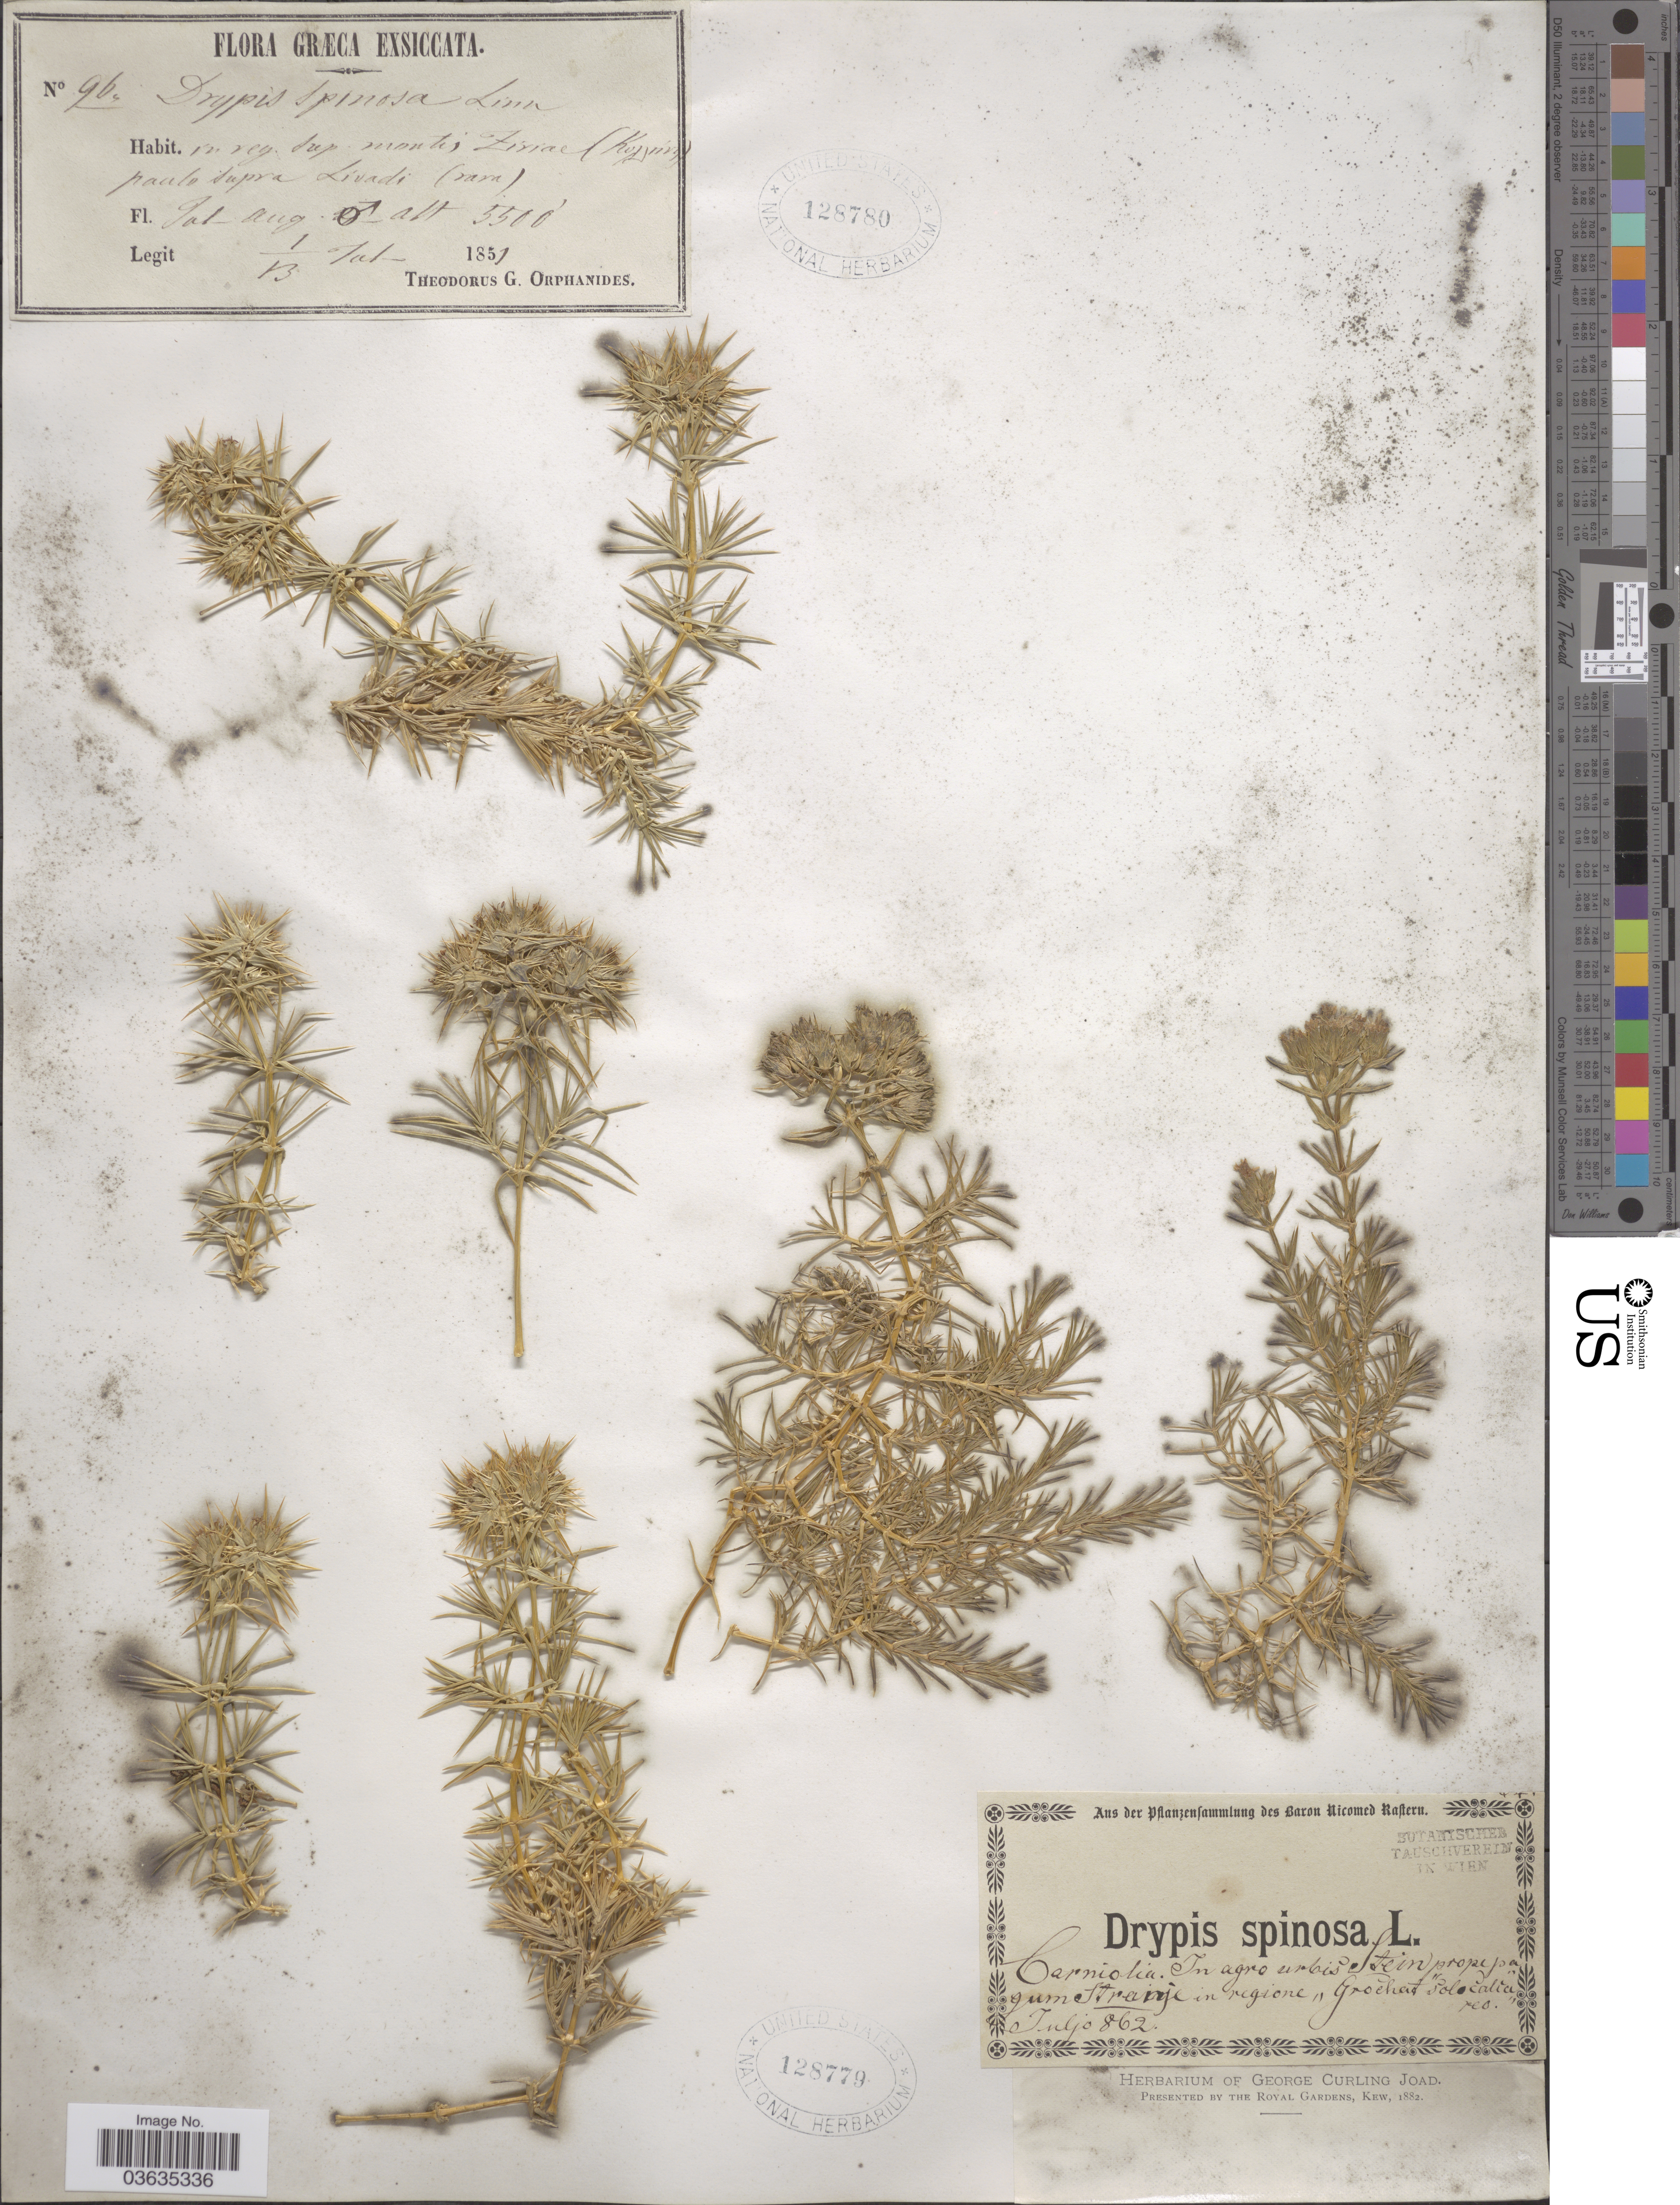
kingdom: Plantae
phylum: Tracheophyta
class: Magnoliopsida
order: Caryophyllales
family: Caryophyllaceae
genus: Drypis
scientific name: Drypis spinosa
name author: L.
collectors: N. Rastern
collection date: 1862-07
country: Slovenia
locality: Carniolia. In agro urbis Stein prope pagum Stranje [interpreted] in regione "Grochat [interpreted]" solocalia [interpreted] res.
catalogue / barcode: US 128779-2